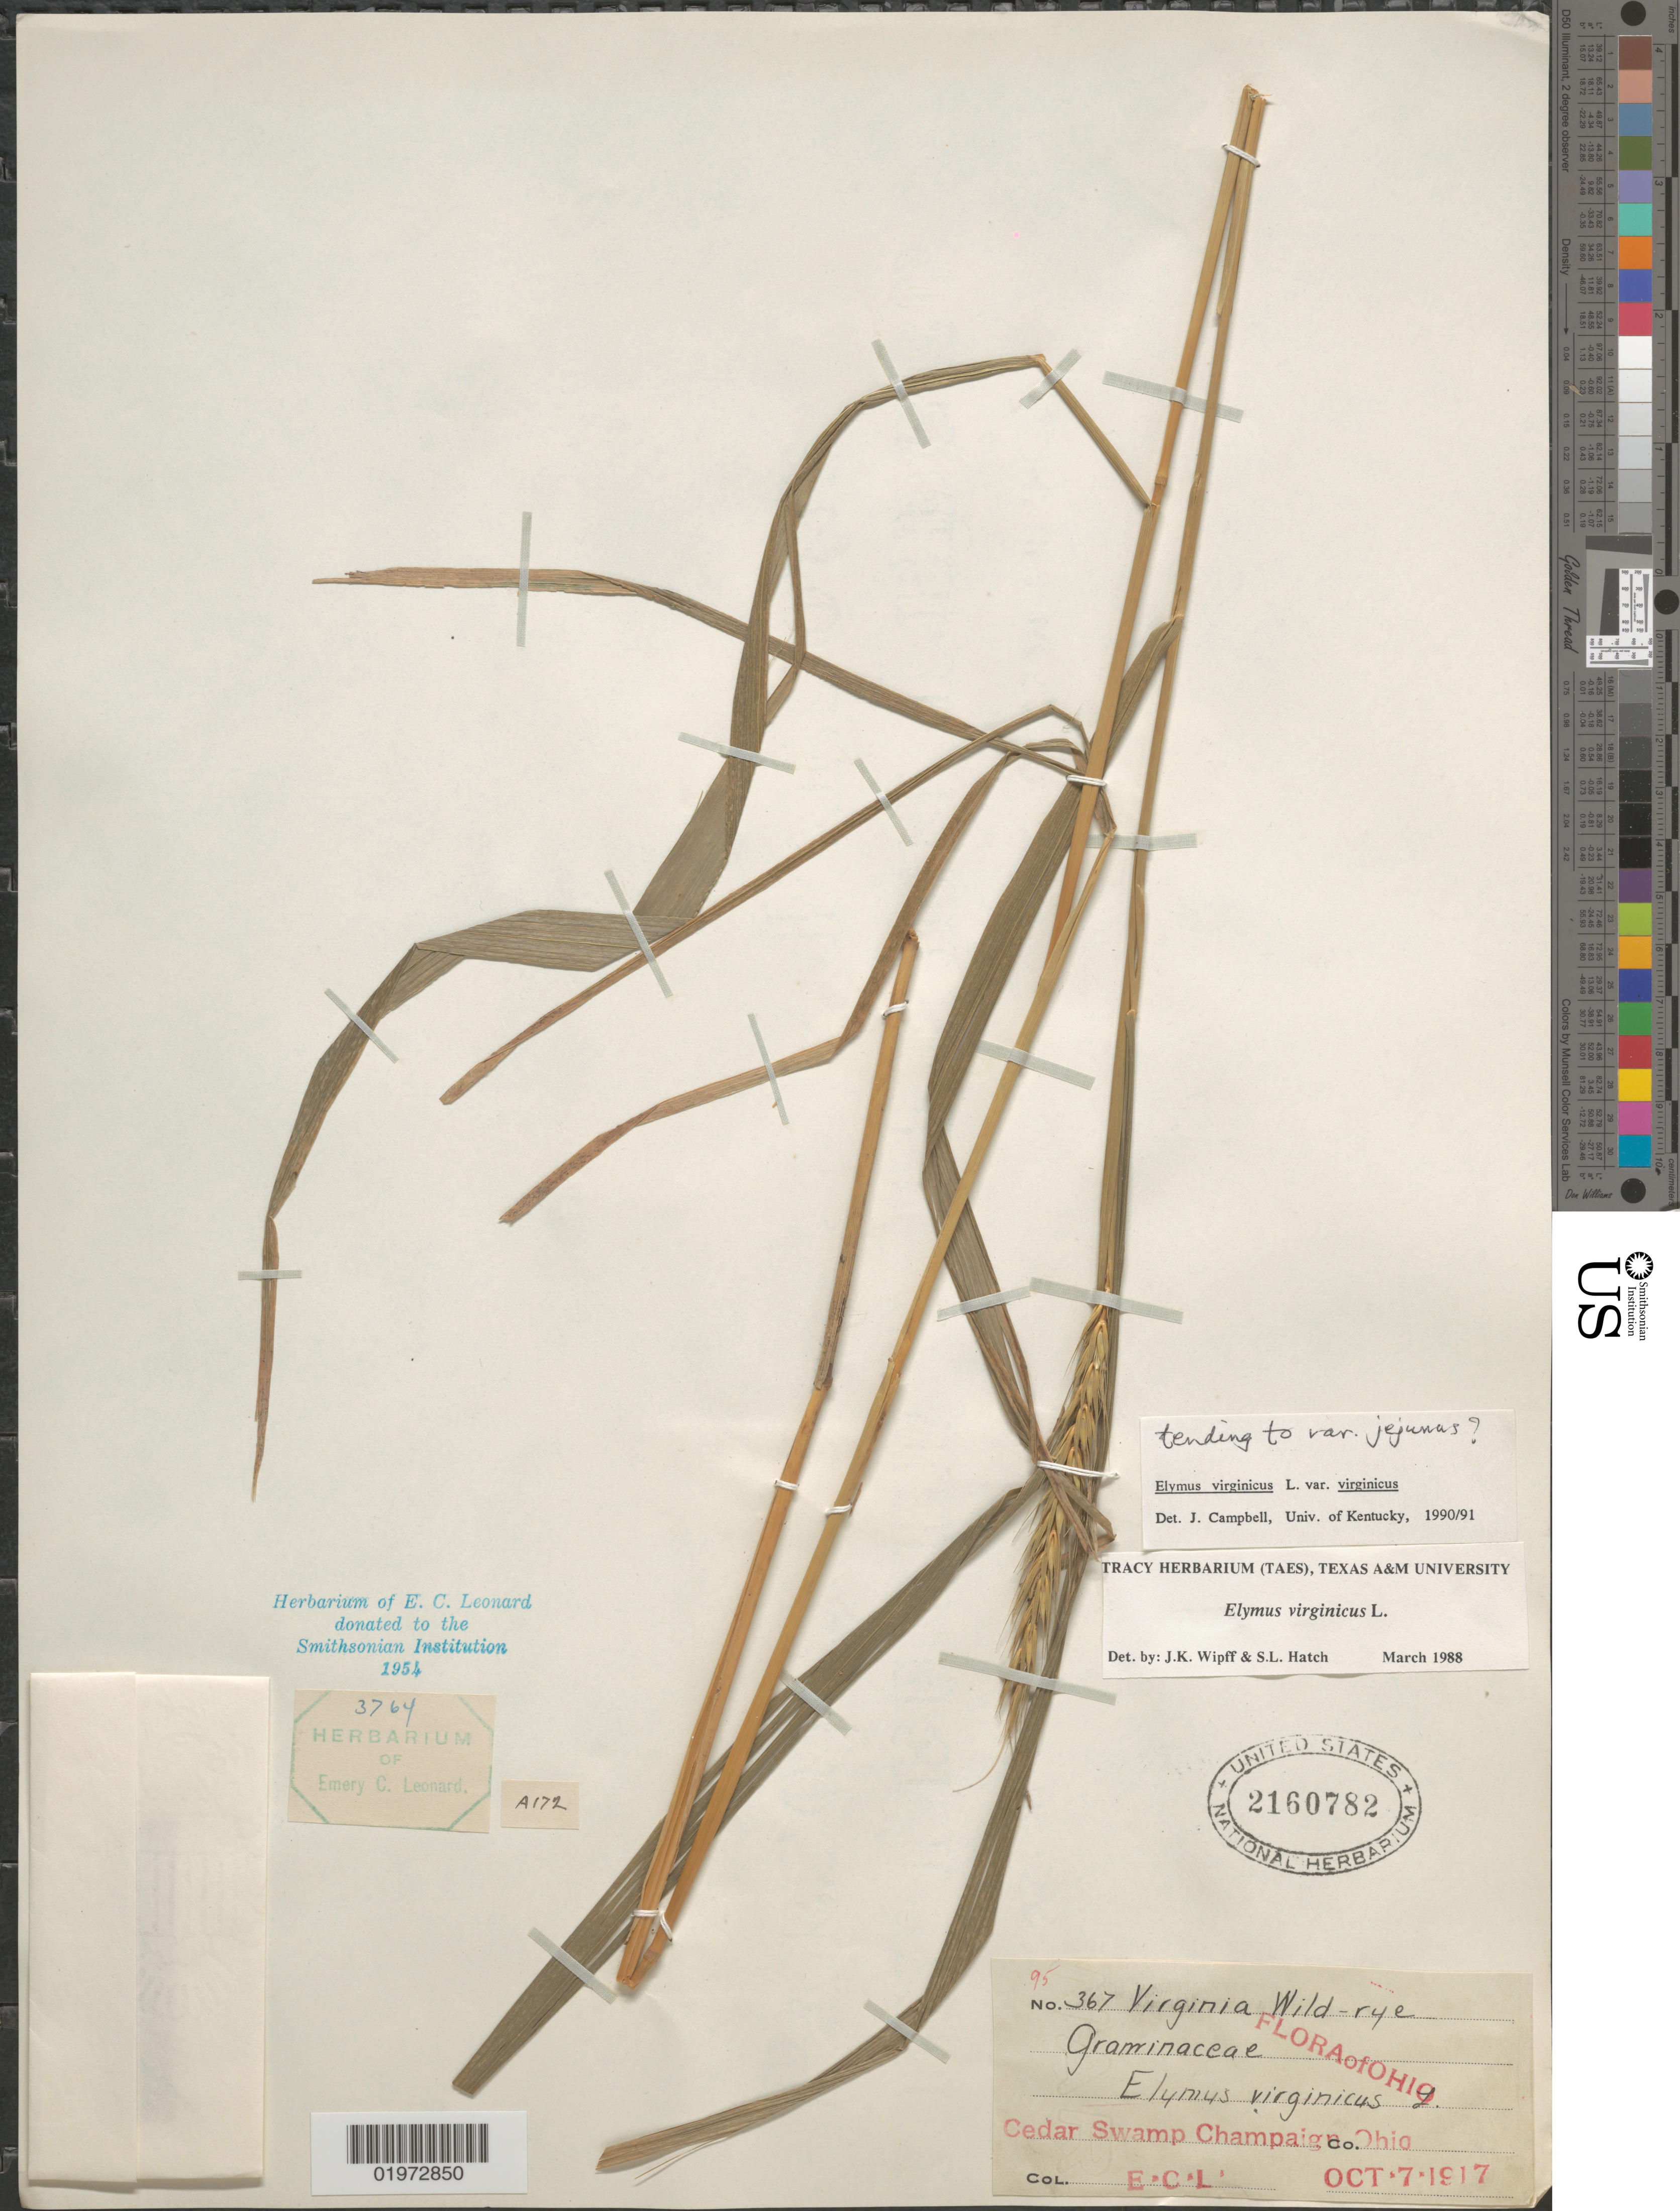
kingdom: Plantae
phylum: Tracheophyta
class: Liliopsida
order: Poales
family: Poaceae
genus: Elymus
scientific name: Elymus virginicus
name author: L.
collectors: E. C. Leonard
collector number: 367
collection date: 1917-10-07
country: United States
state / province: Ohio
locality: Cedar Swamp Champaign Co.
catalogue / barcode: US 2160782